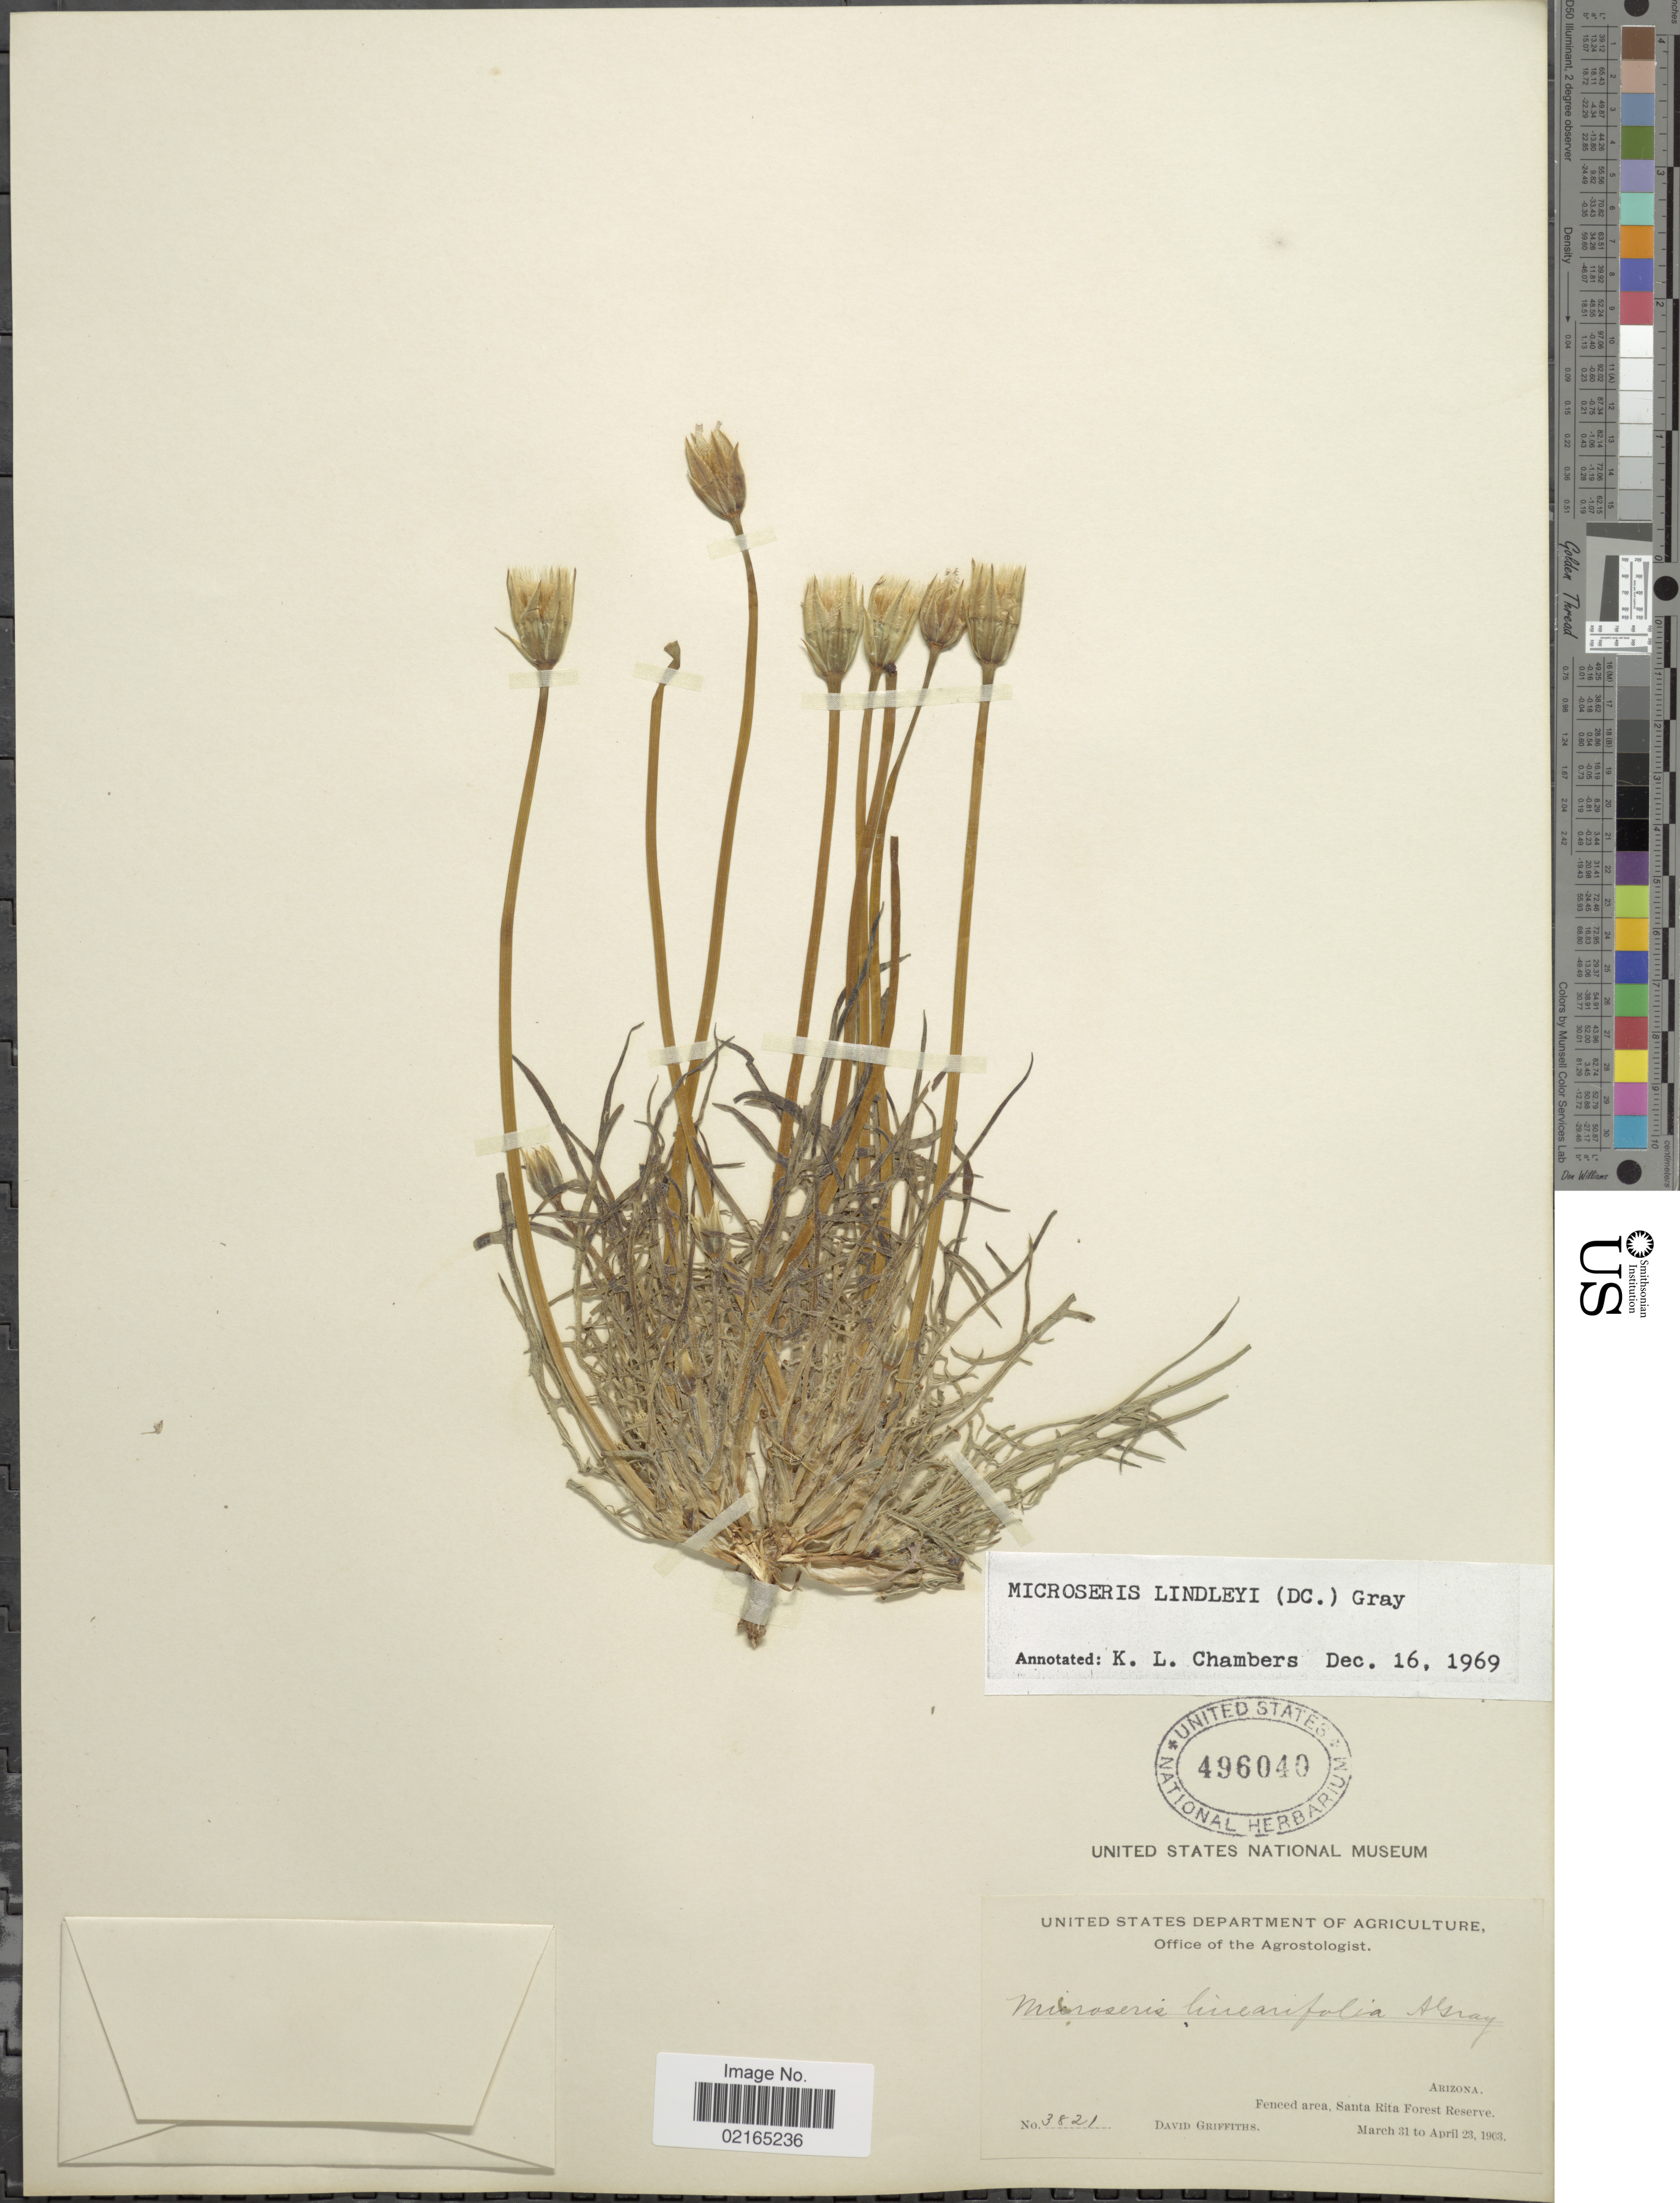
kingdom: Plantae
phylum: Tracheophyta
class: Magnoliopsida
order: Asterales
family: Asteraceae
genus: Uropappus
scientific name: Uropappus lindleyi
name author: (DC.) Nutt.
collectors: D. Griffiths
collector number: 3821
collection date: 1903-03-31/1903-04-23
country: United States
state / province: Arizona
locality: Fenced area, Santa Rita Forest Reserve.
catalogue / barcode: US 496040